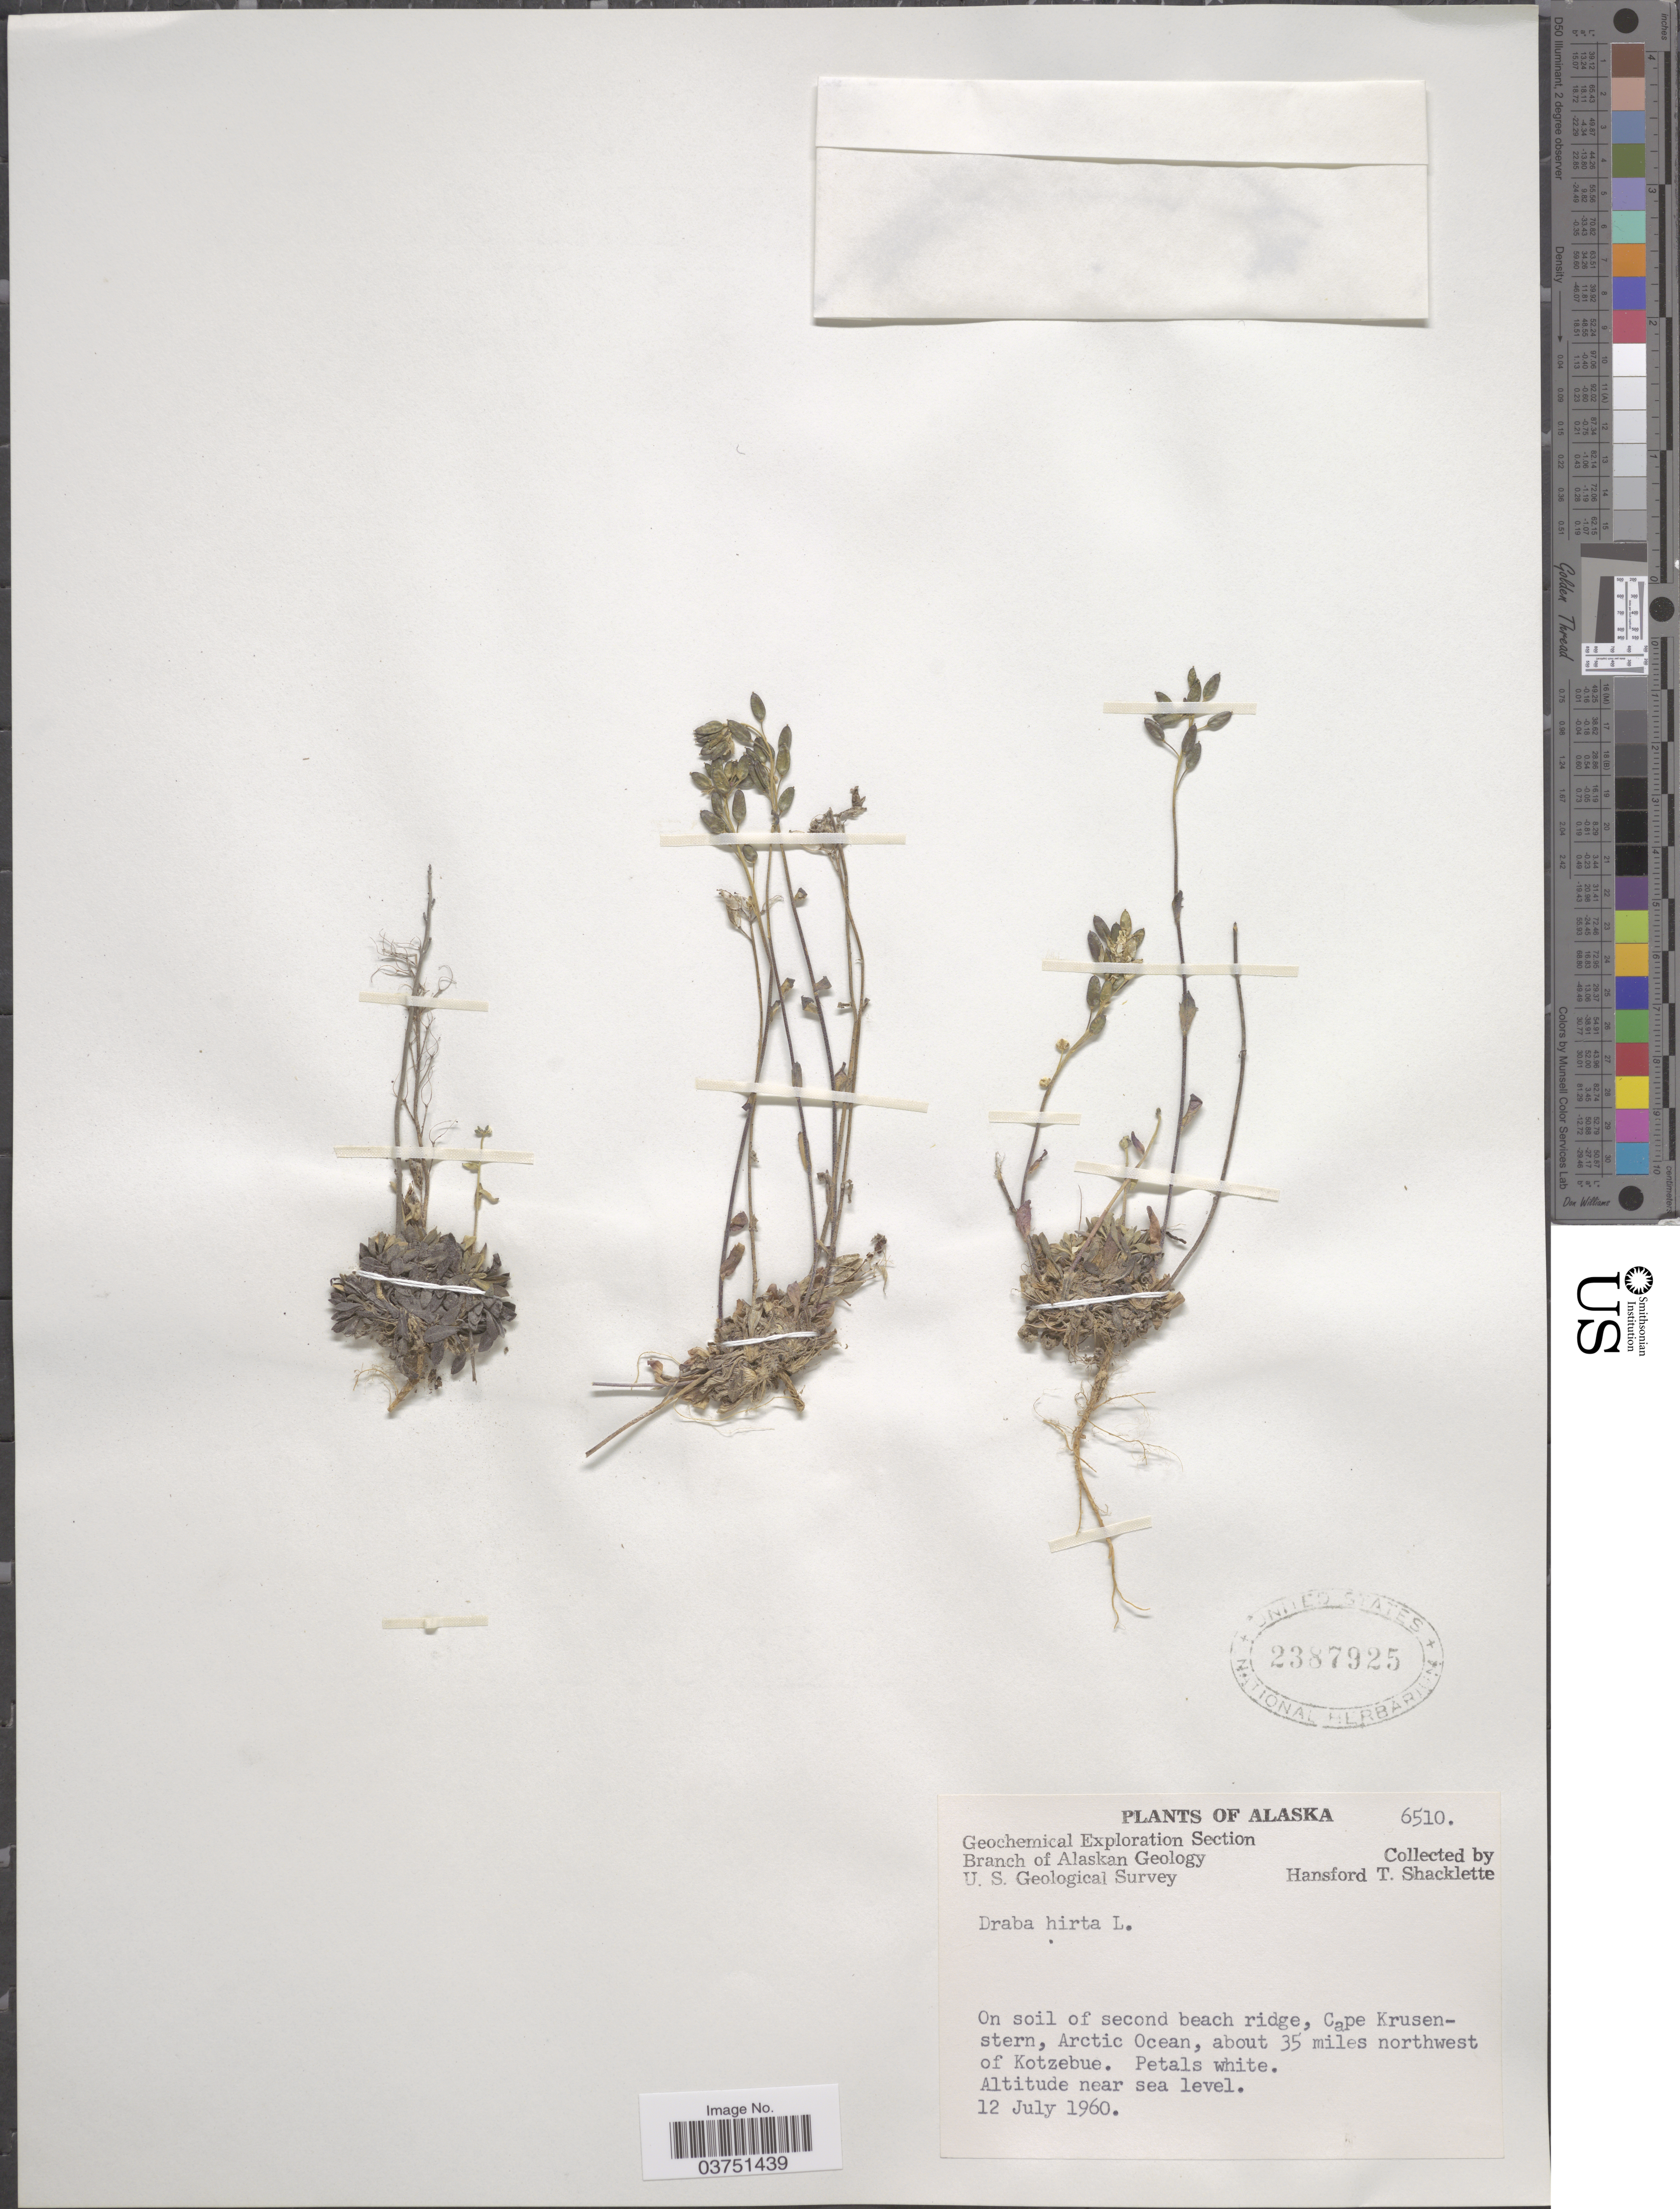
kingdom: Plantae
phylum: Tracheophyta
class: Magnoliopsida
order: Brassicales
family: Brassicaceae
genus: Draba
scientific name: Draba glabella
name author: Pursh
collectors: H. Shacklette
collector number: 6510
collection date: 1960-07-12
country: United States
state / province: Alaska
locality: Cape Krusenstern, Arctic Ocean, about 35 miles northwest of Kotzebue.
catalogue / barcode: US 2387925